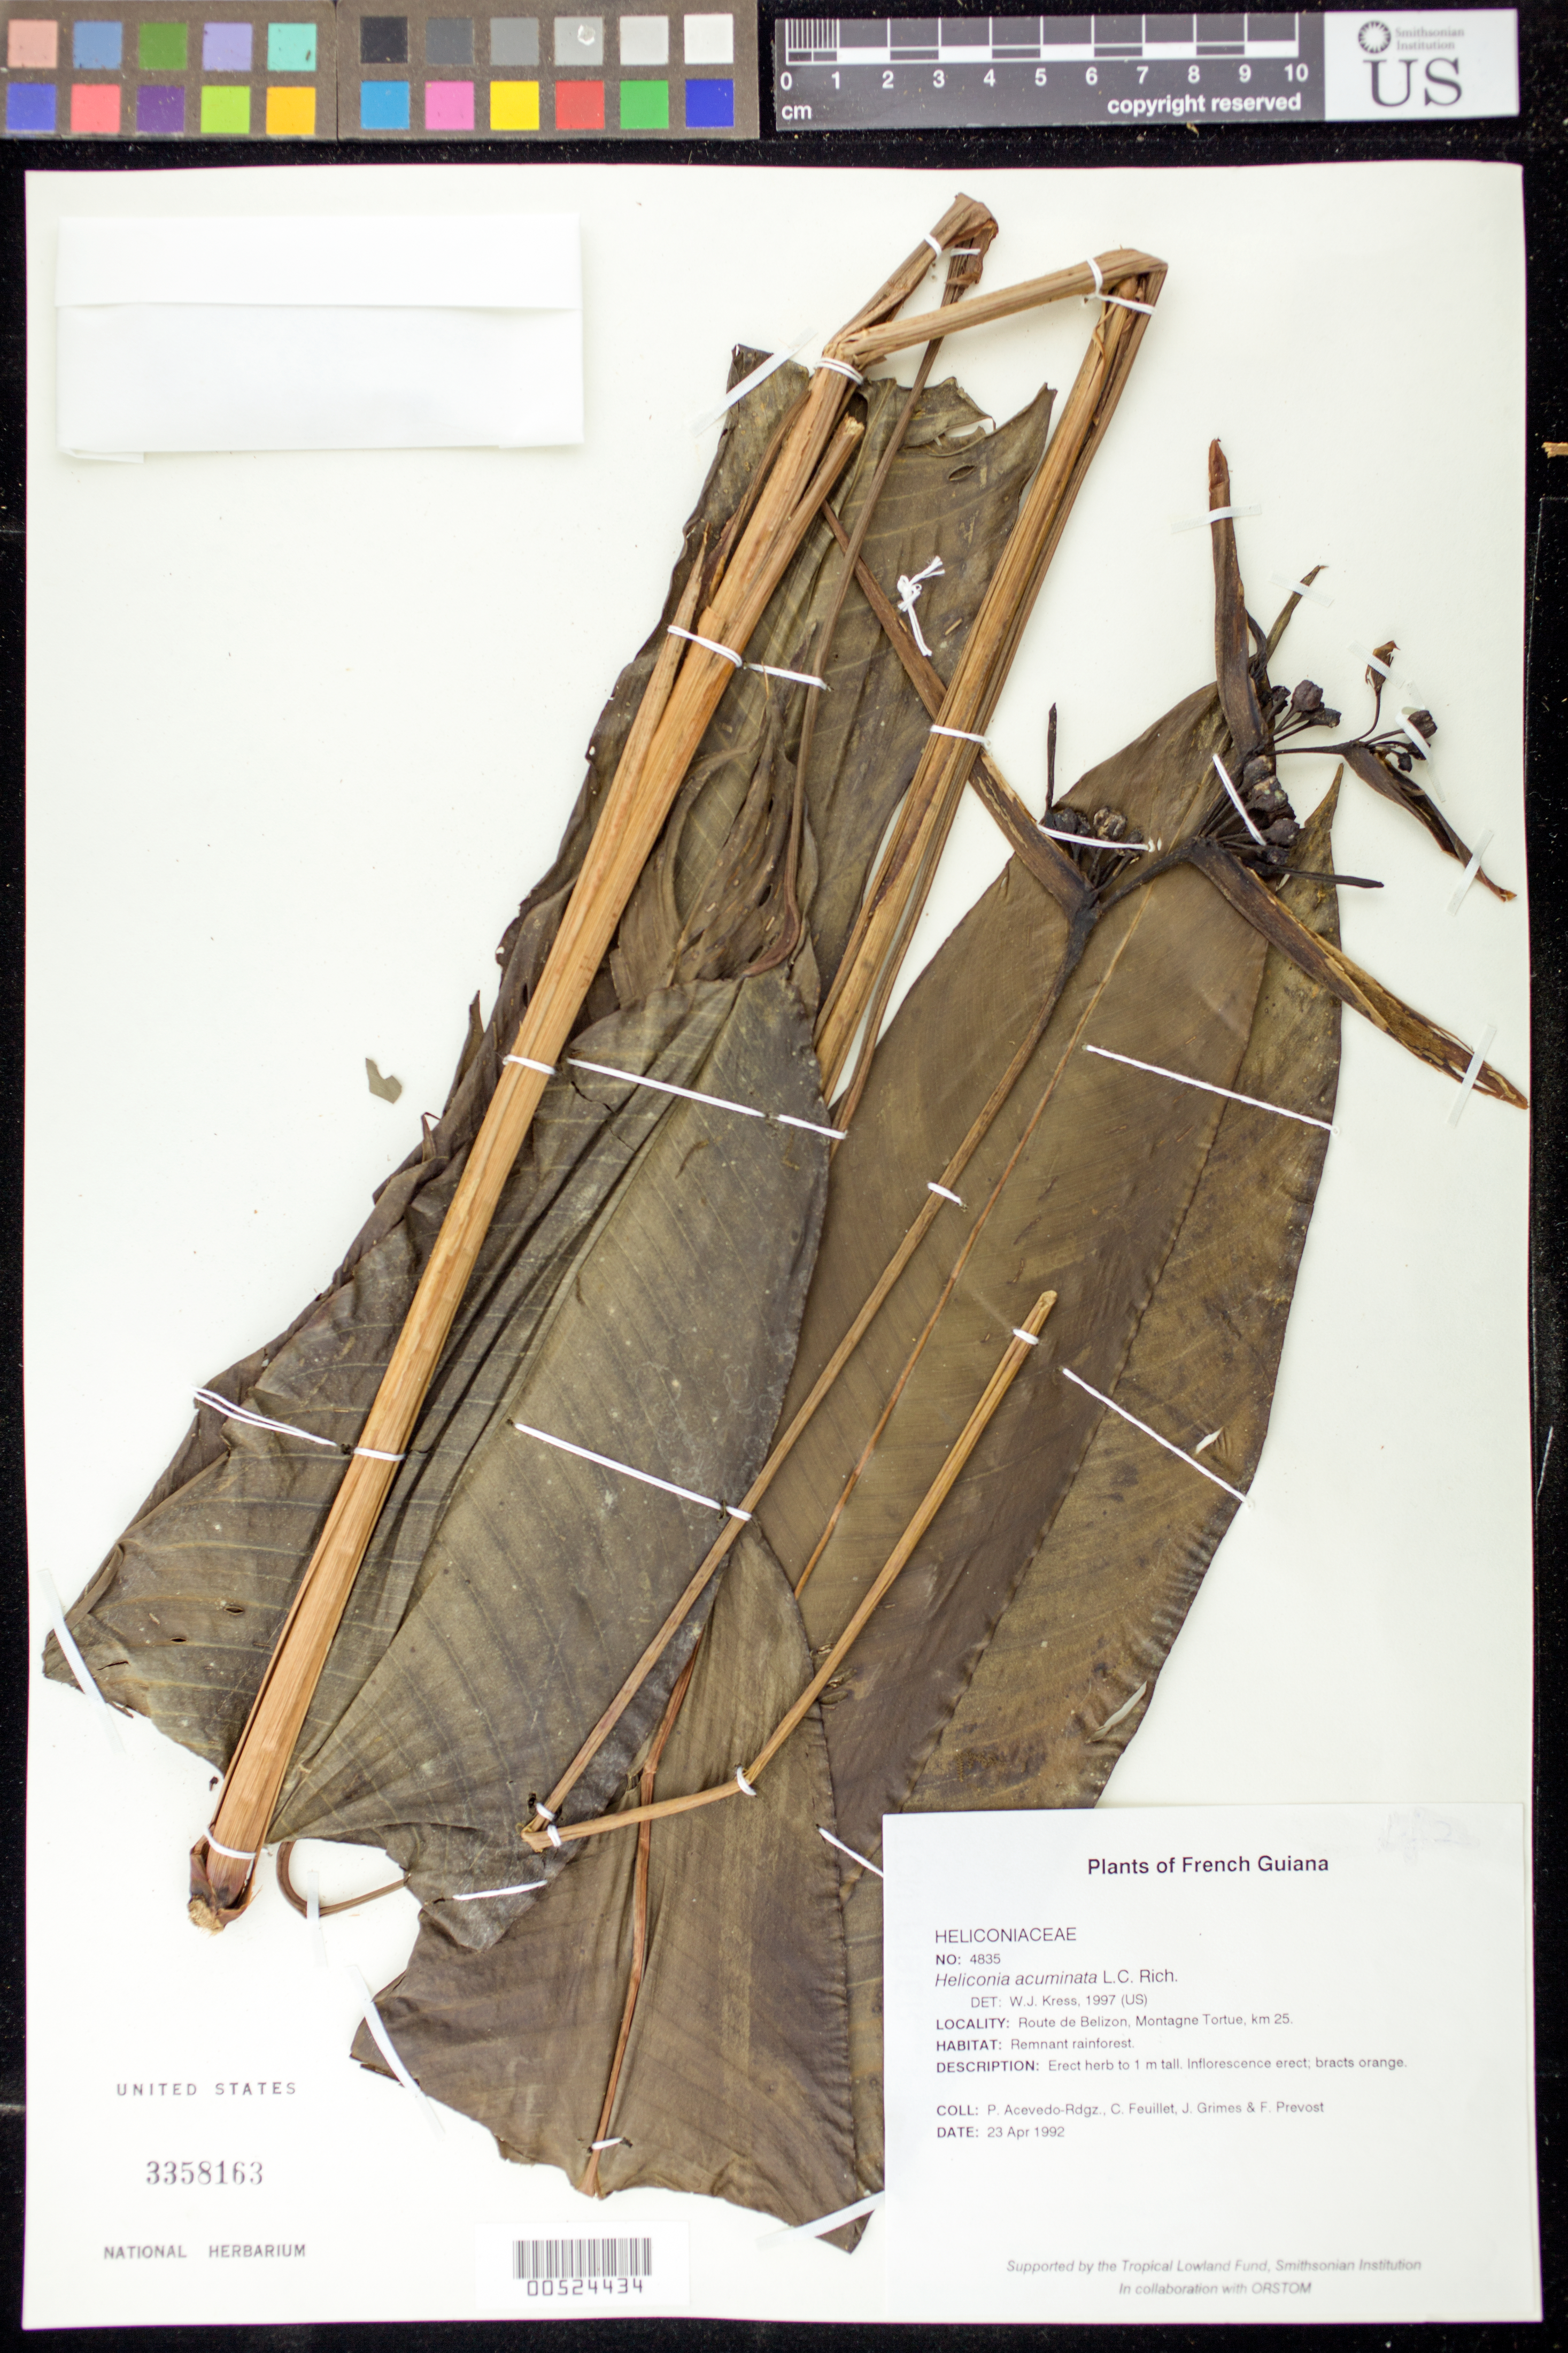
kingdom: Plantae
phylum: Tracheophyta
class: Liliopsida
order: Zingiberales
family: Heliconiaceae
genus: Heliconia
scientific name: Heliconia acuminata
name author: A. Rich.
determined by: Kress, W. J., (US), Smithsonian Institution - National Museum of Natural History (UNITED STATES)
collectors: P. Acevedo-Rodr., C. Feuillet, J. Grimes & M.-F. Prévost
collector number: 4835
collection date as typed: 23 Apr 1992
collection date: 1992-04-23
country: French Guiana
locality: Route de Belizon, Montagne Tortue, km 25.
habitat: Remnant rainforest.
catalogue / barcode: US 3358163